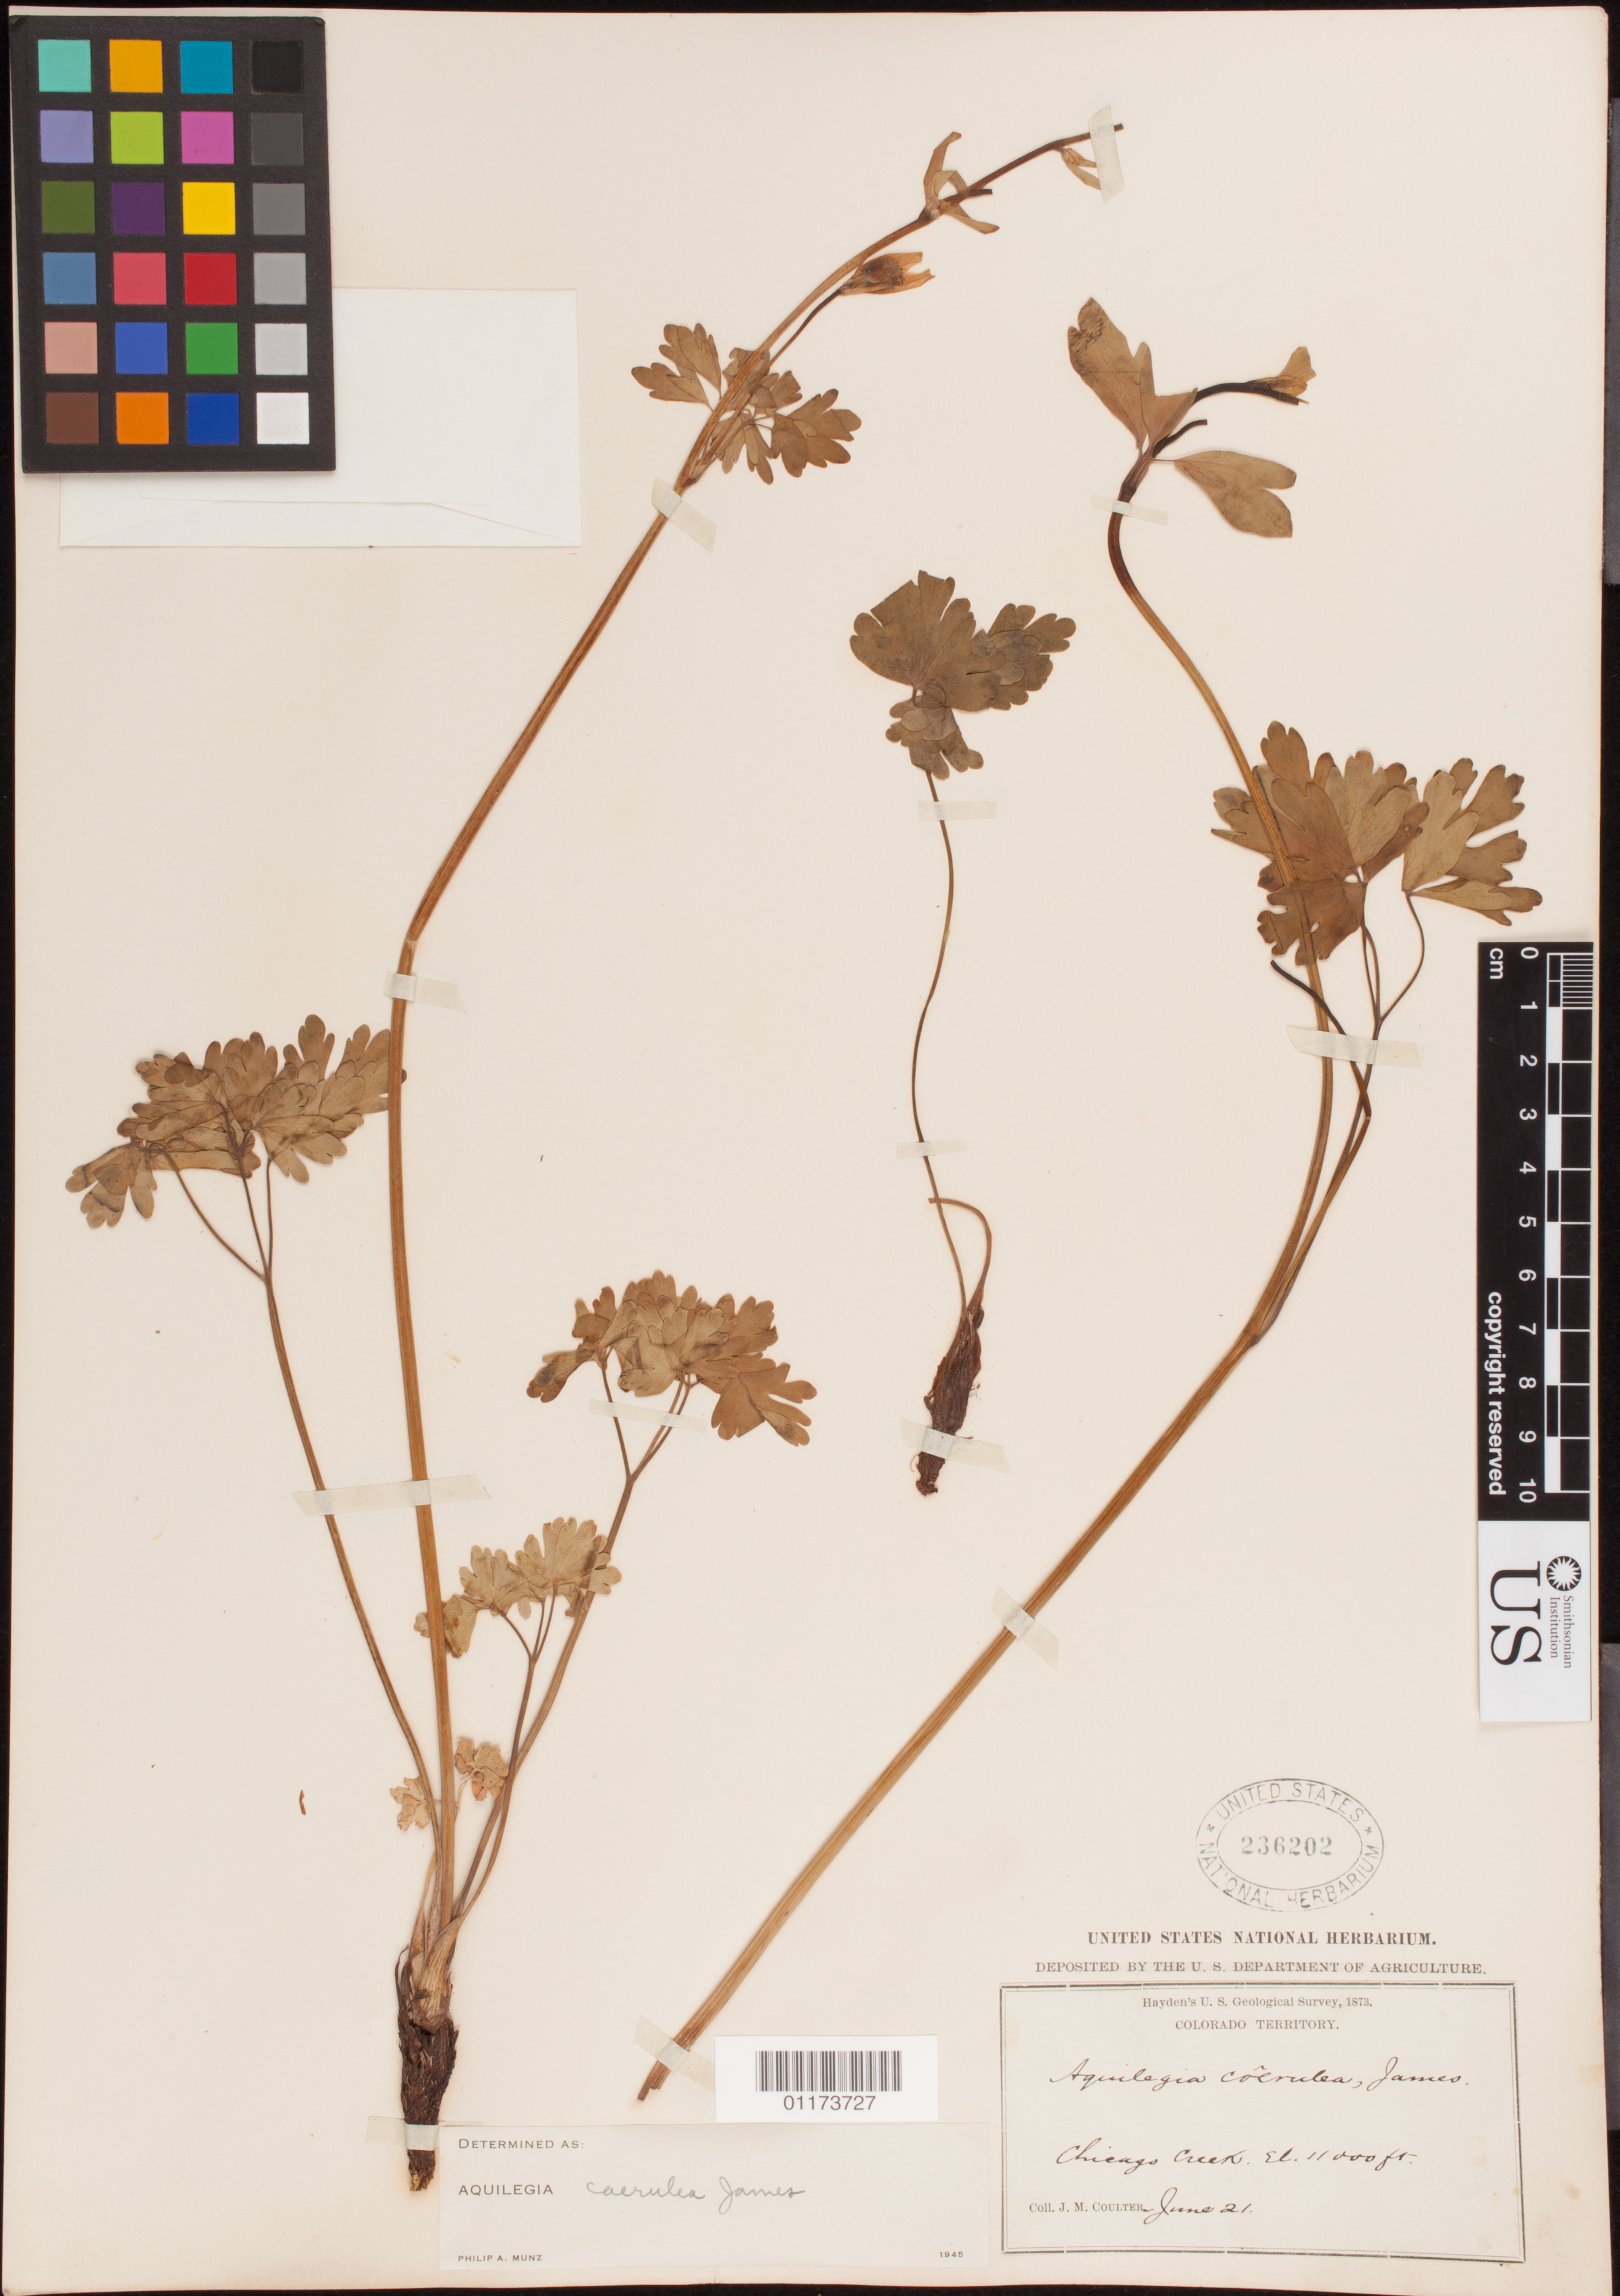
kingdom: Plantae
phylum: Tracheophyta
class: Magnoliopsida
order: Ranunculales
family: Ranunculaceae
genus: Aquilegia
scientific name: Aquilegia caerulea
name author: M.E. Jones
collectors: J. M. Coulter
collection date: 1873-06-21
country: United States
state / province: Colorado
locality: Chicago Creek.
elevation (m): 3353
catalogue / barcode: US 236202